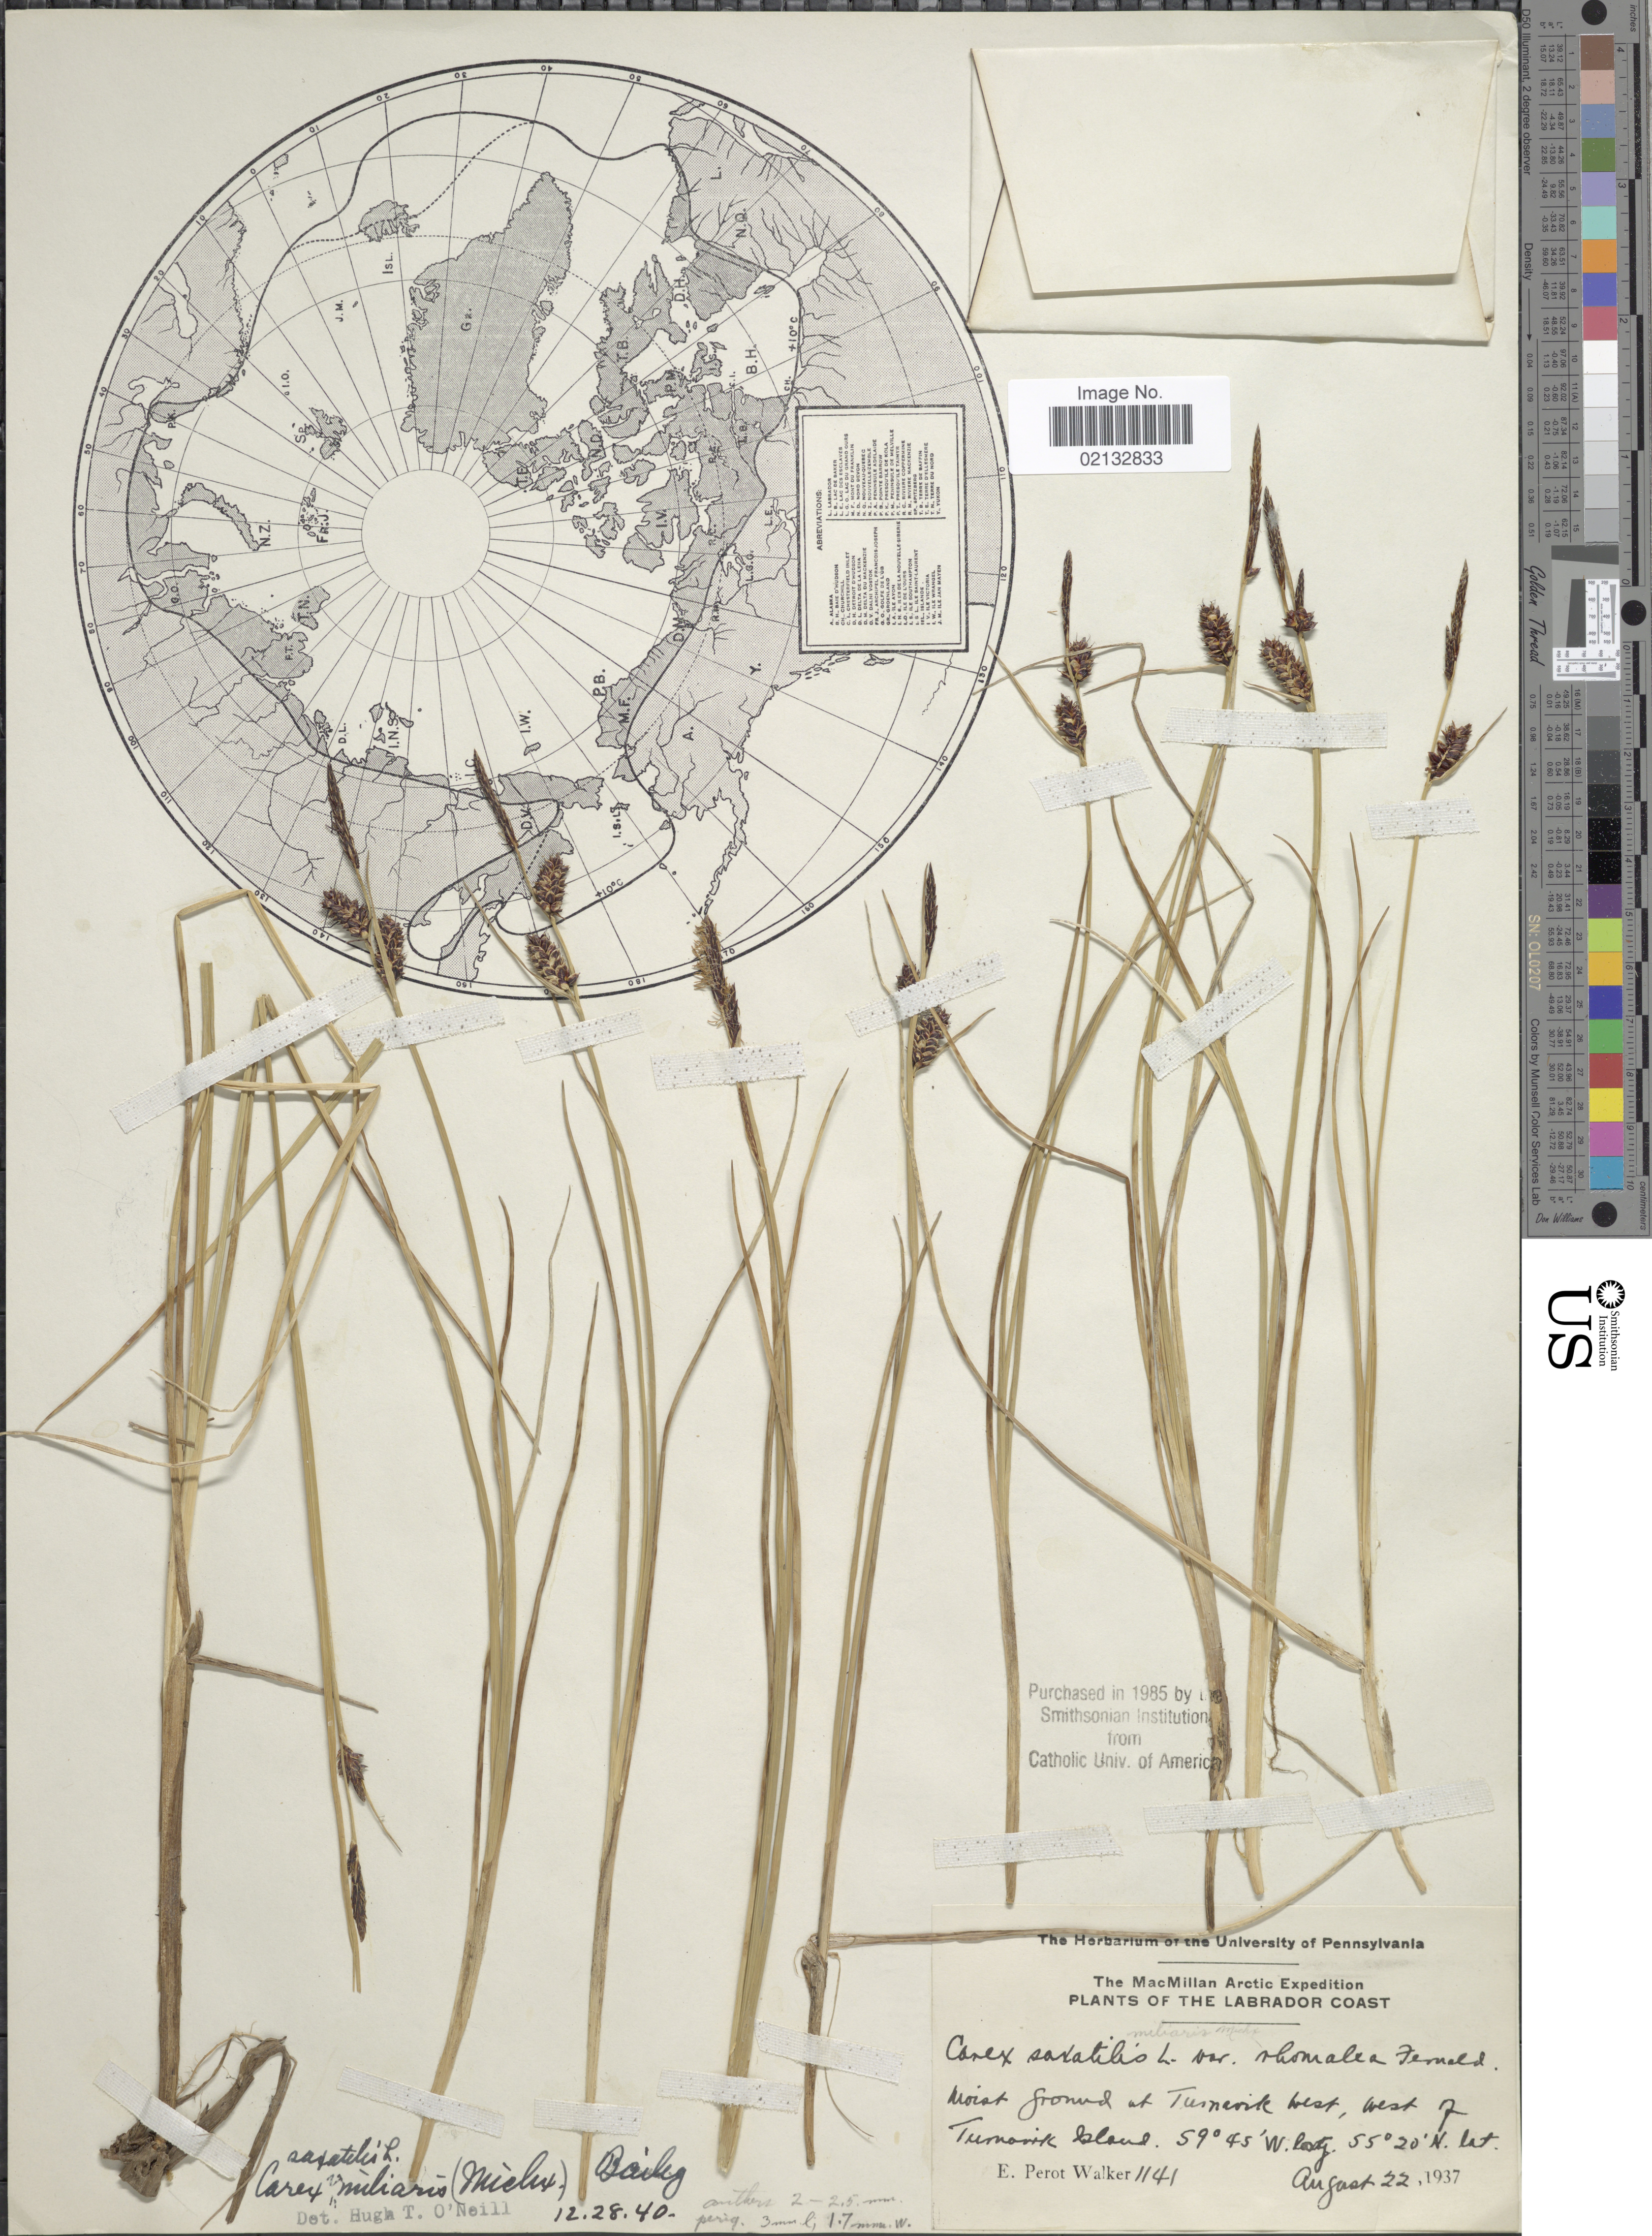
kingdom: Plantae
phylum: Tracheophyta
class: Liliopsida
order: Poales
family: Cyperaceae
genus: Carex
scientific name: Carex saxatilis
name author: L.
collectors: E. P. Walker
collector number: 1141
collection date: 1937-08-22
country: Canada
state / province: Newfoundland and Labrador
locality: Labrador Coast. Moist ground at Turnavik West, west of Turnavik Island.